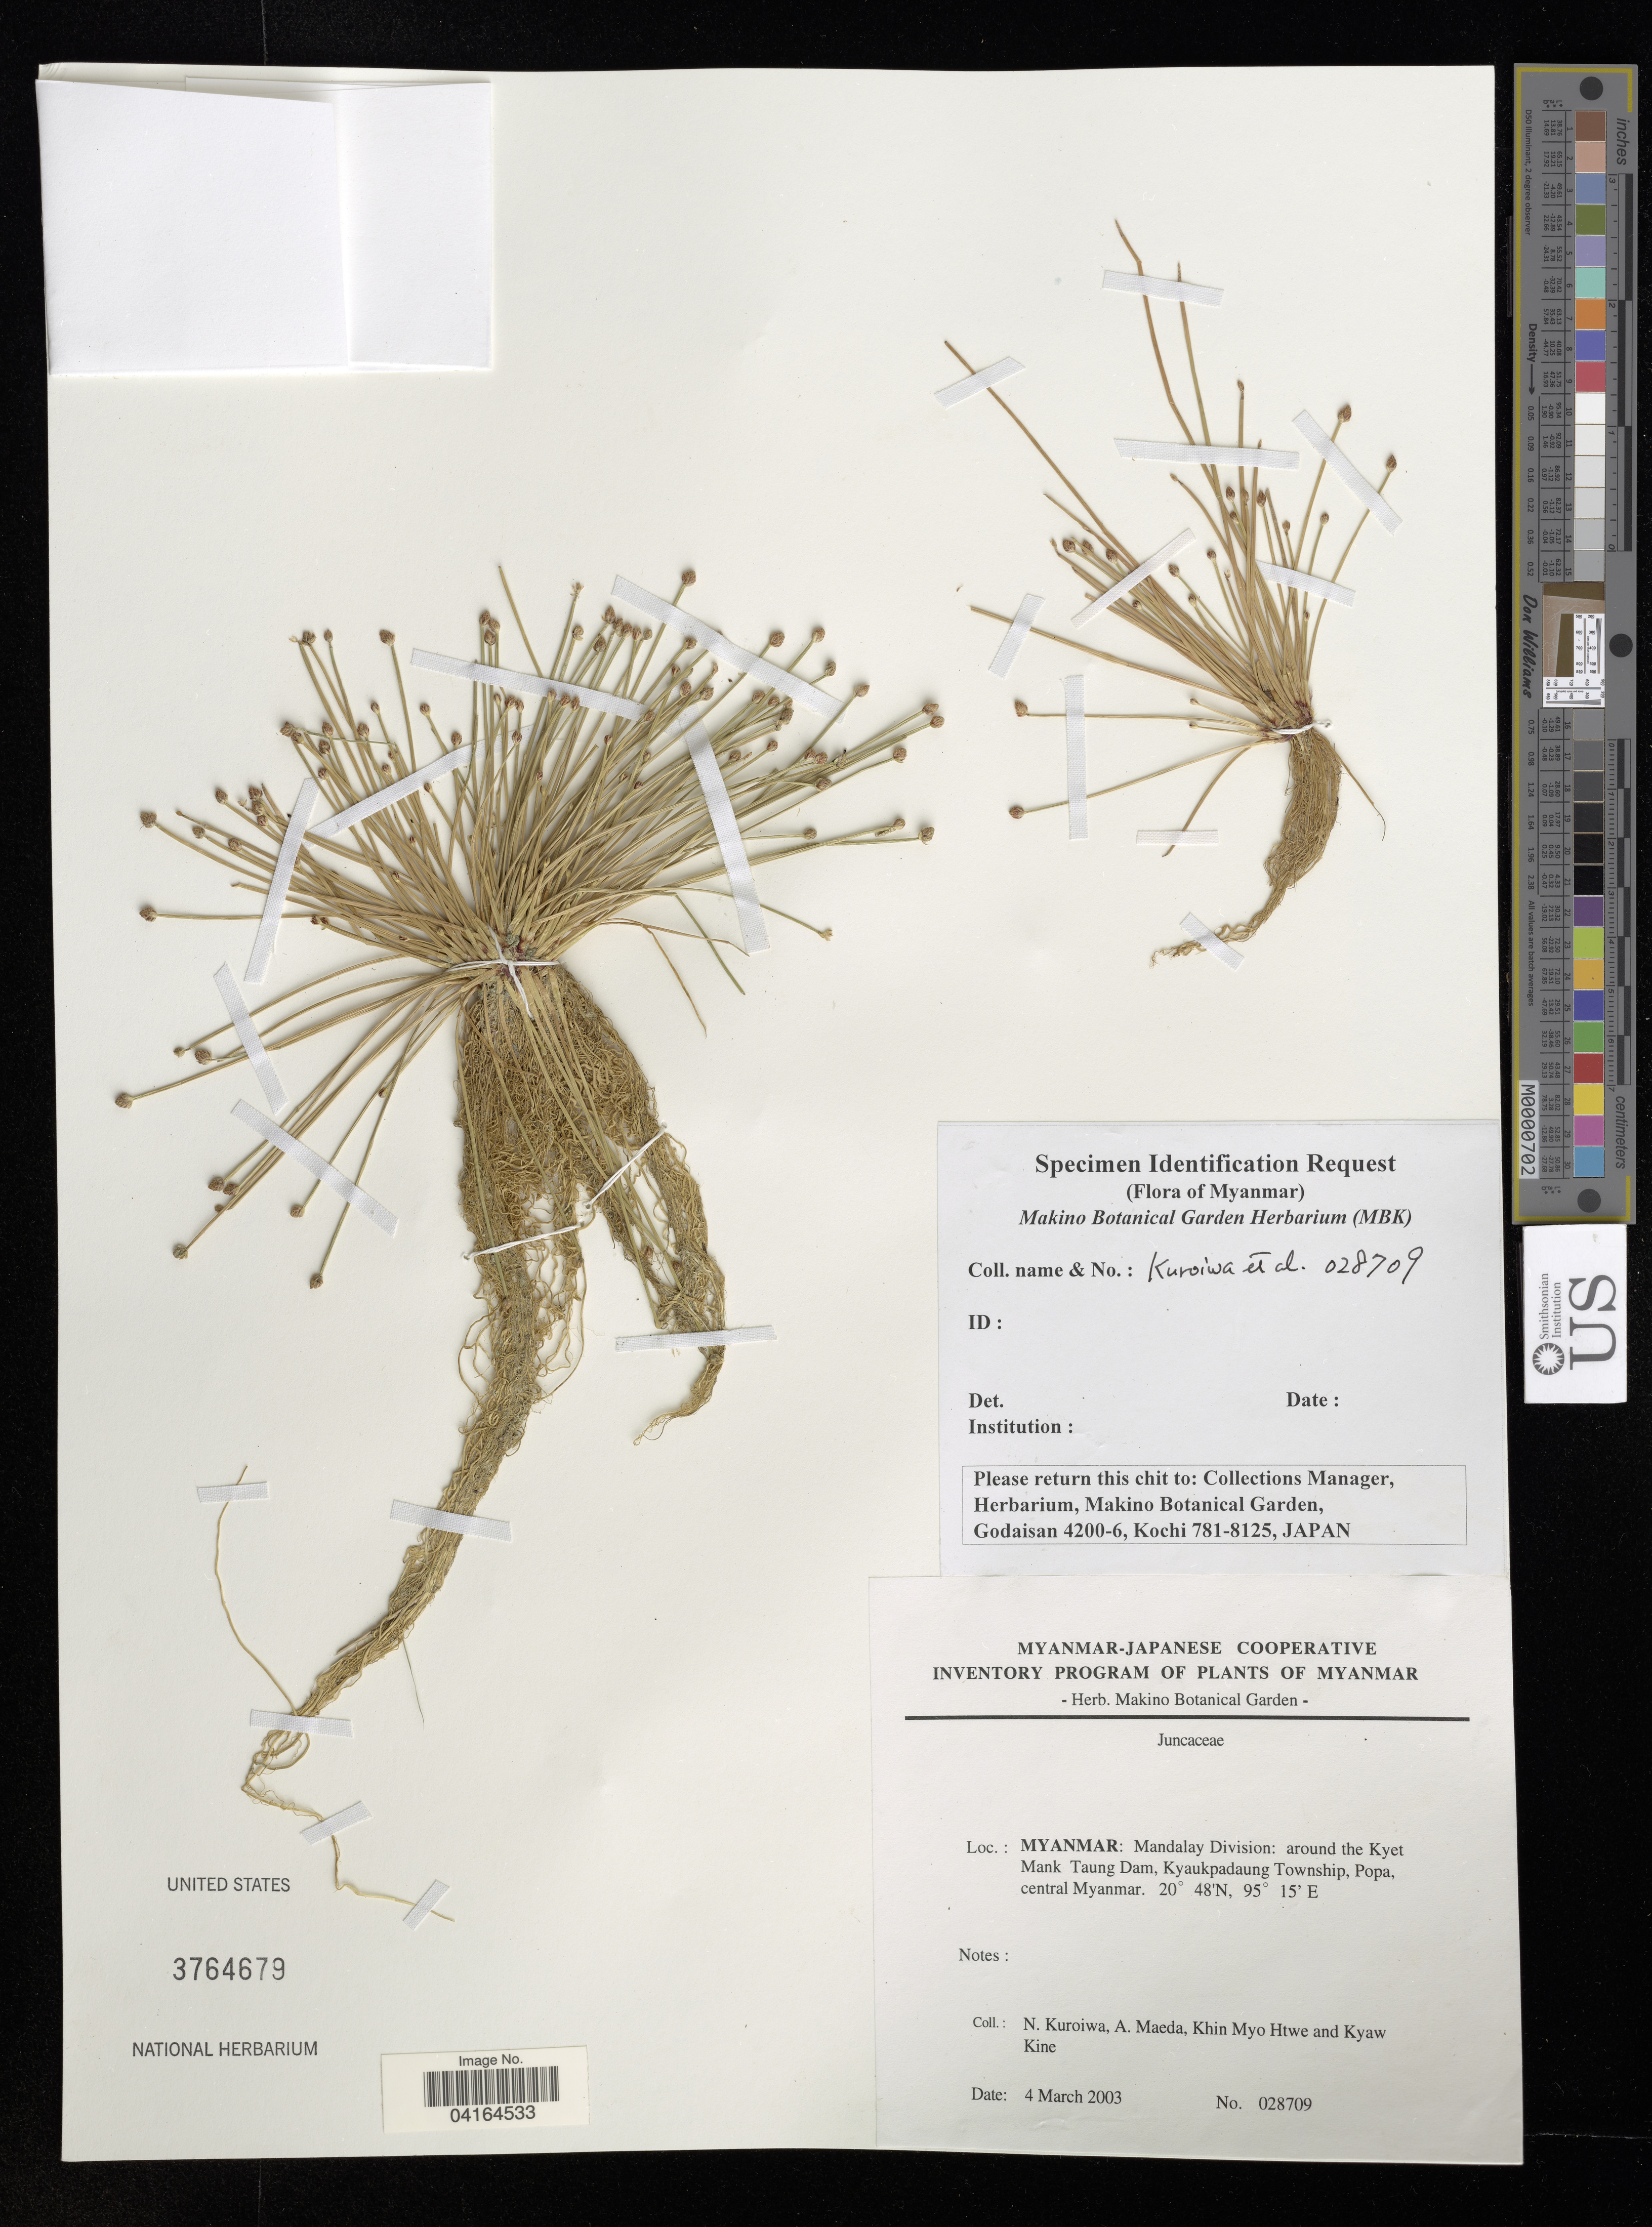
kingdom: Plantae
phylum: Tracheophyta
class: Liliopsida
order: Poales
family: Juncaceae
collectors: N. Kuroiwa, A. Maeda, K. Htwe & K. Kine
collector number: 028709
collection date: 2003-03-04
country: Myanmar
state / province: Mandalay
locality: Mandalay Division: around the Kyet Mank Taung Dam, Kyaukpadaung Township, Popa, central Myanmar.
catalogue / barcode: US 3764679